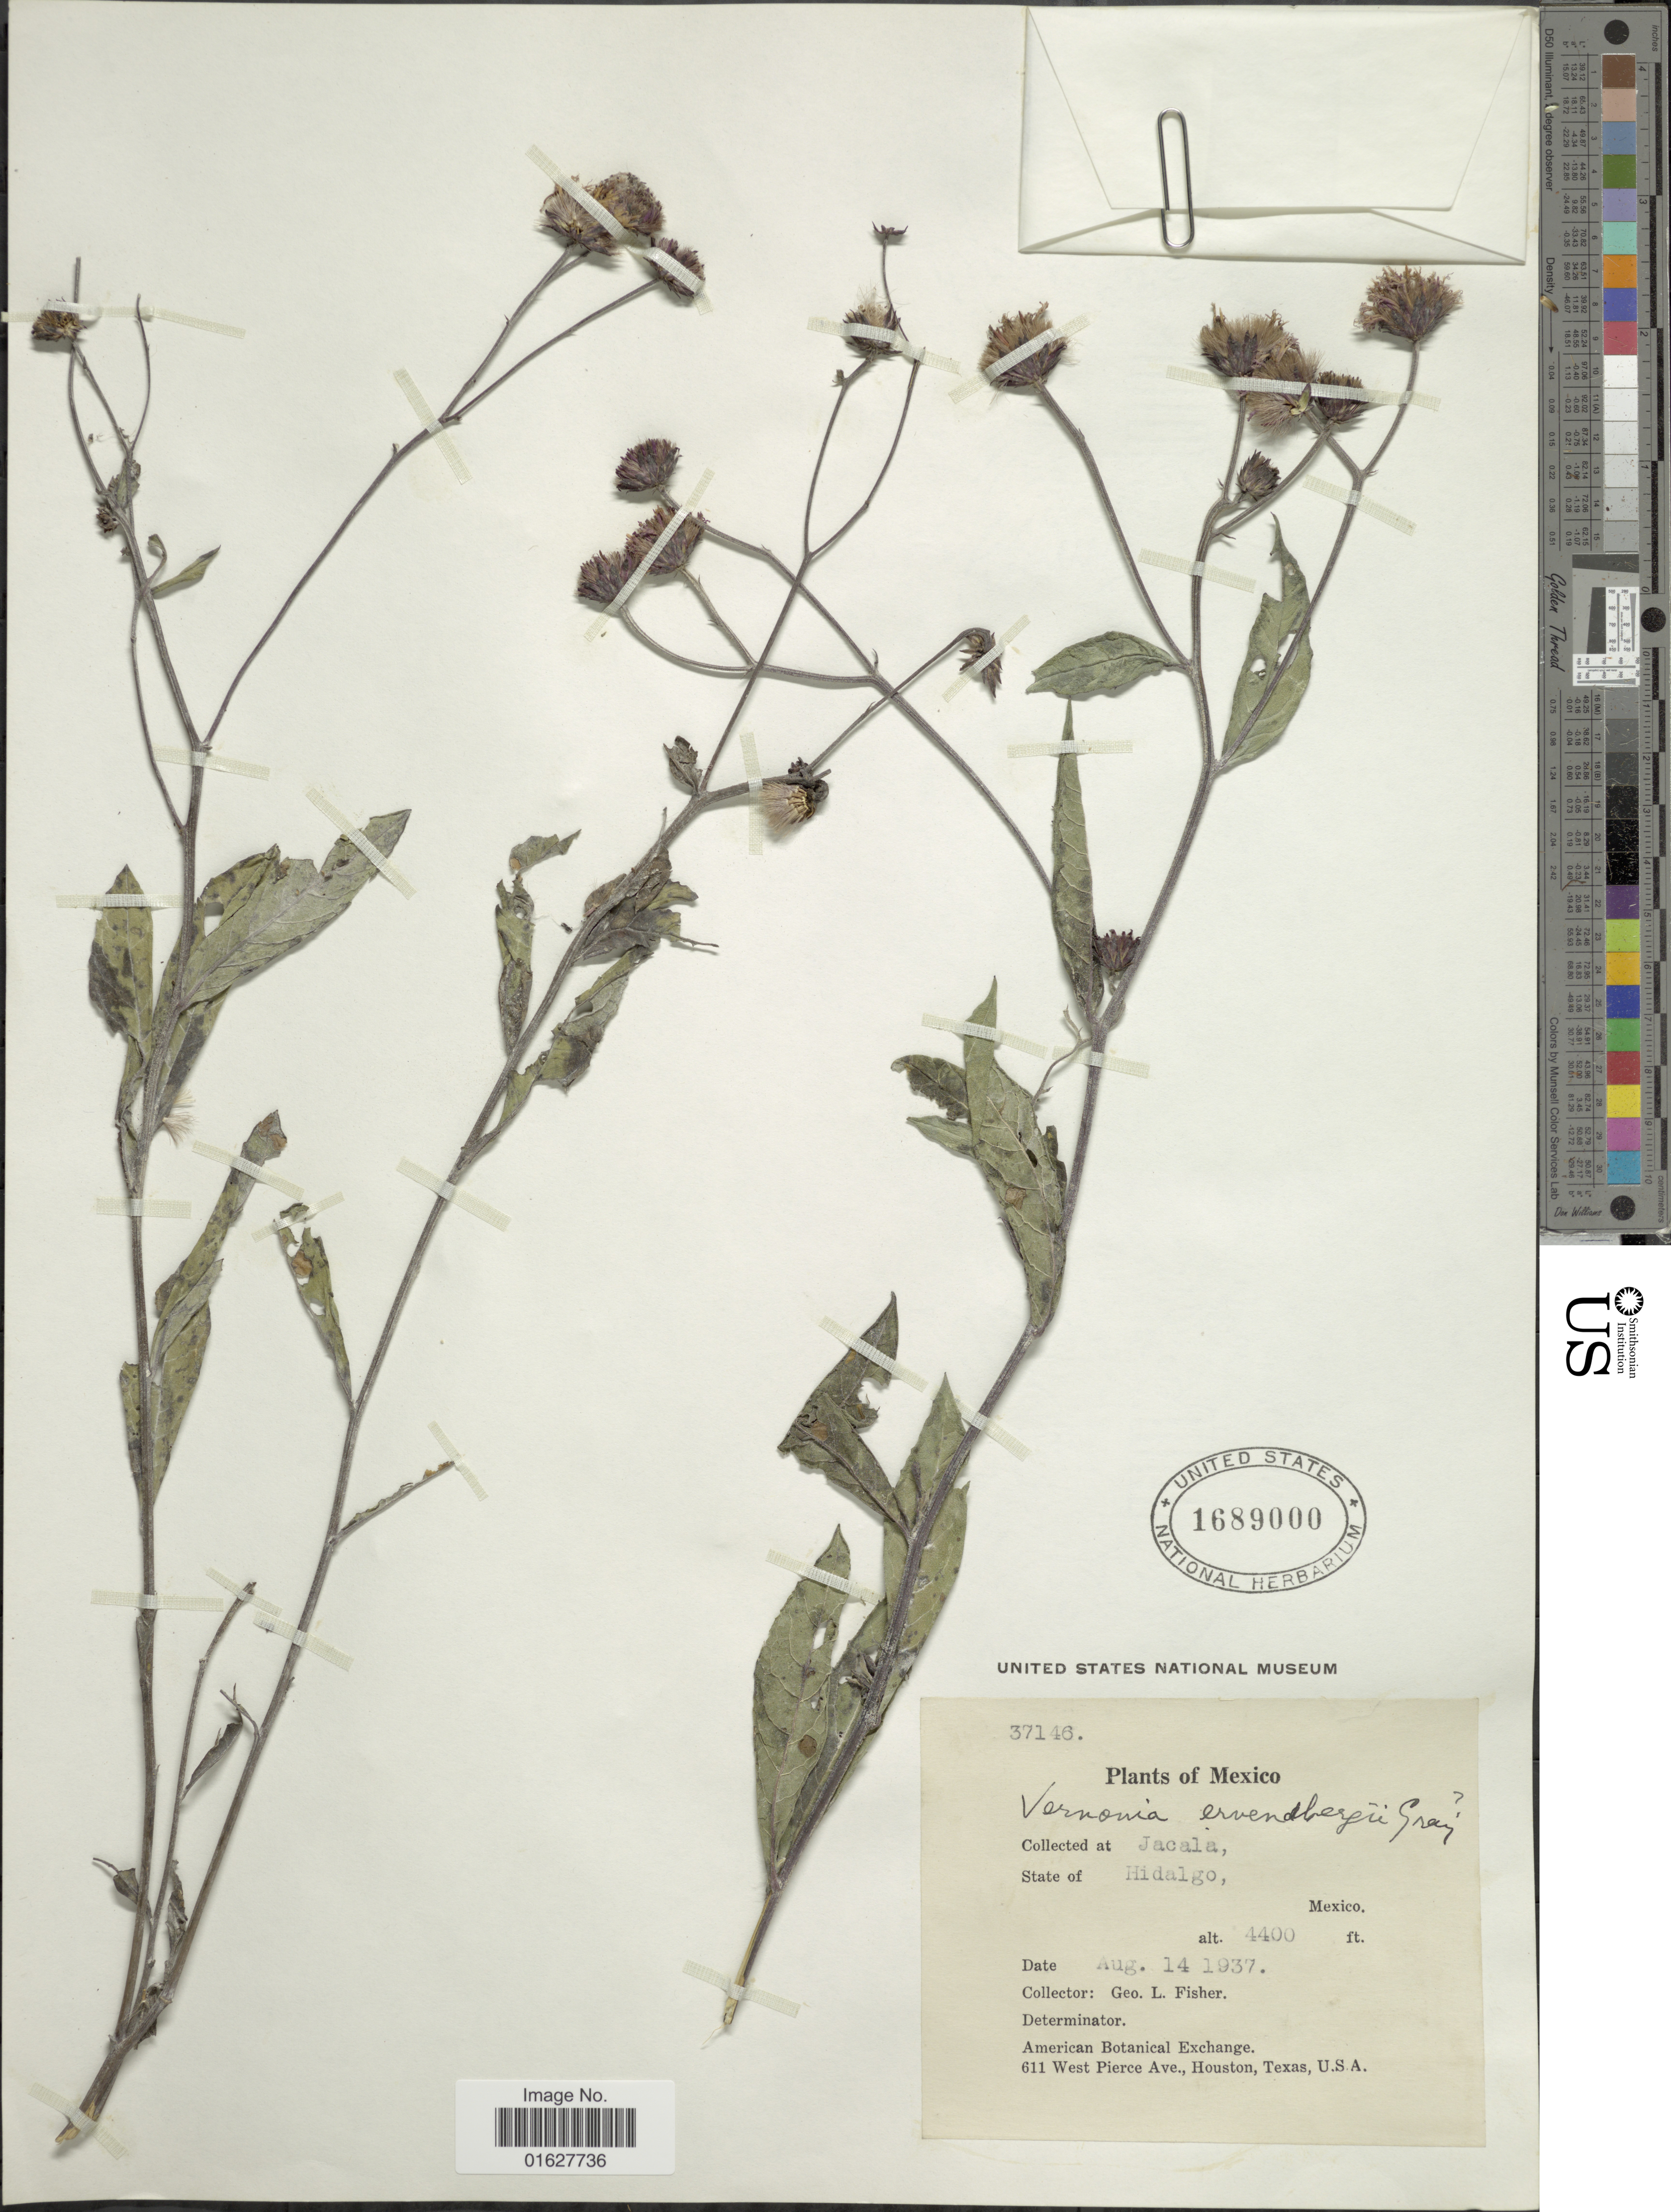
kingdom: Plantae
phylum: Tracheophyta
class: Magnoliopsida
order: Asterales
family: Asteraceae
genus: Vernonia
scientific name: Vernonia greggii subsp. schaffneri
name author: (A. Gray) G. C. Chapman & S.B. Jones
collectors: G. L. Fisher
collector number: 37146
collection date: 1937-08-14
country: Mexico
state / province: Hidalgo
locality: Mexico. Jacala, State of Hidalgo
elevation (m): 1341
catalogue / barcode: US 1689000